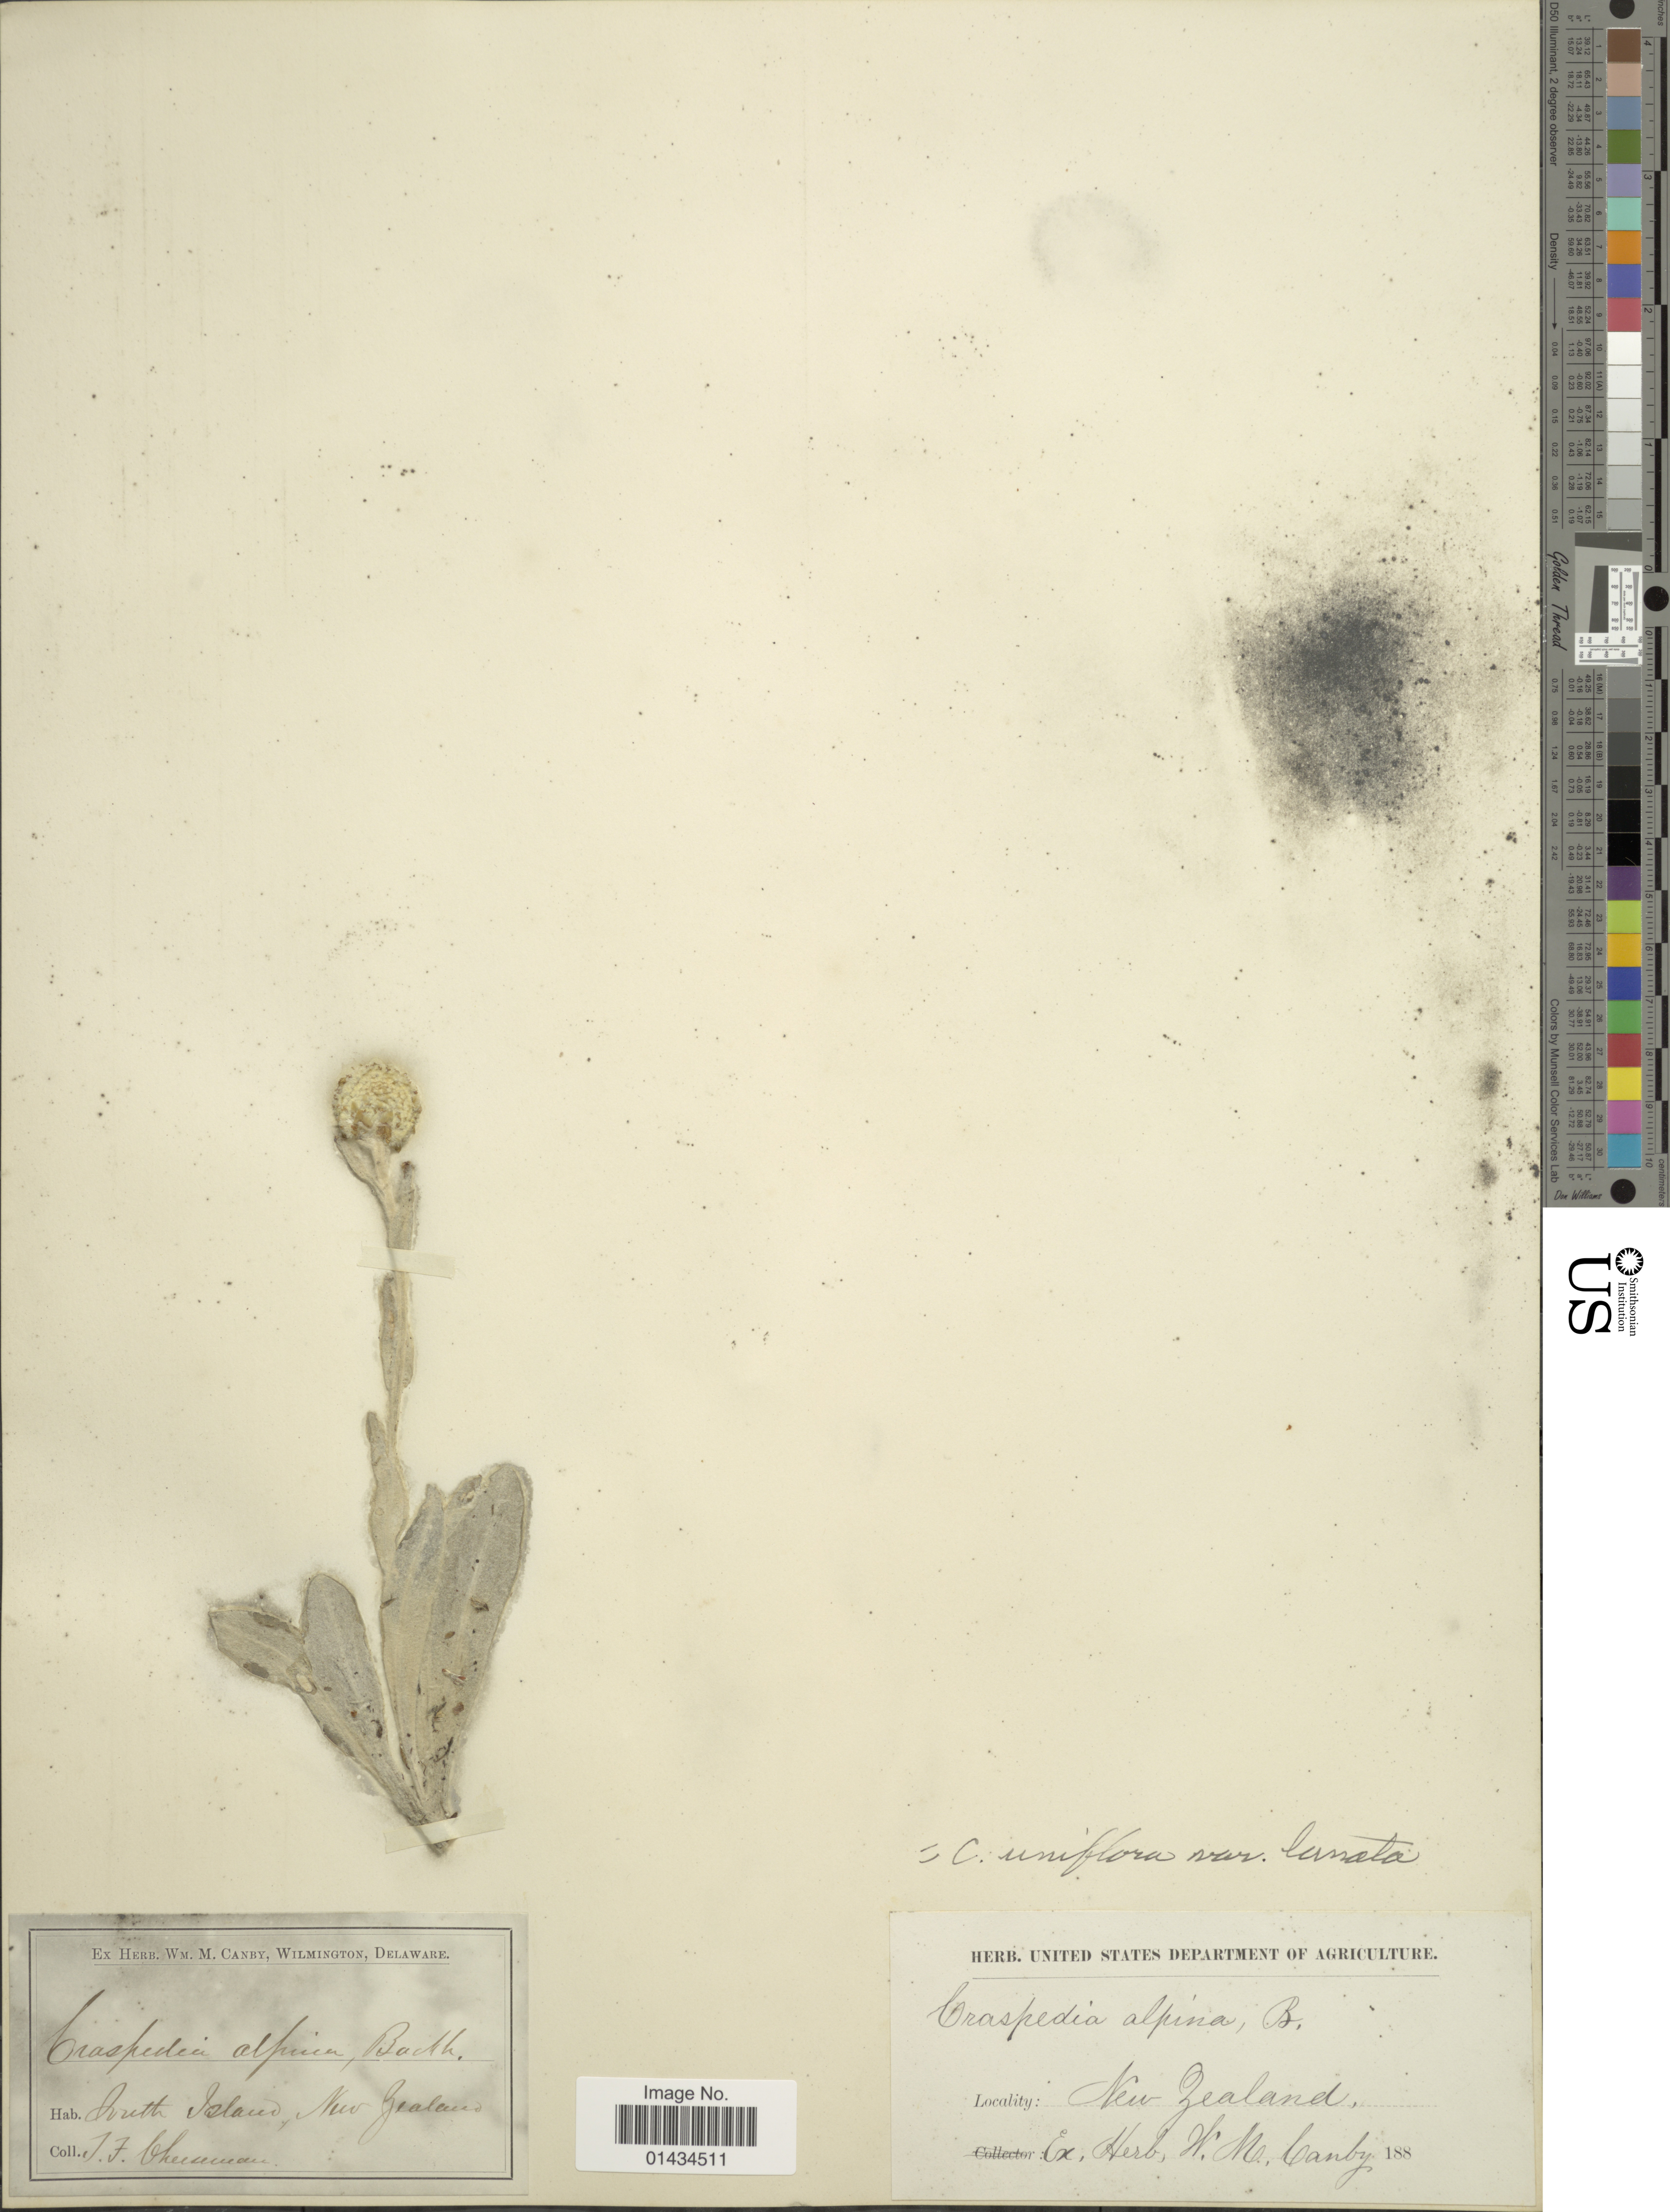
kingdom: Plantae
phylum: Tracheophyta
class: Magnoliopsida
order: Asterales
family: Asteraceae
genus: Craspedia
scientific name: Craspedia uniflora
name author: G. Forst.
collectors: T. F. Cheeseman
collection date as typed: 188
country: New Zealand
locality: South Island